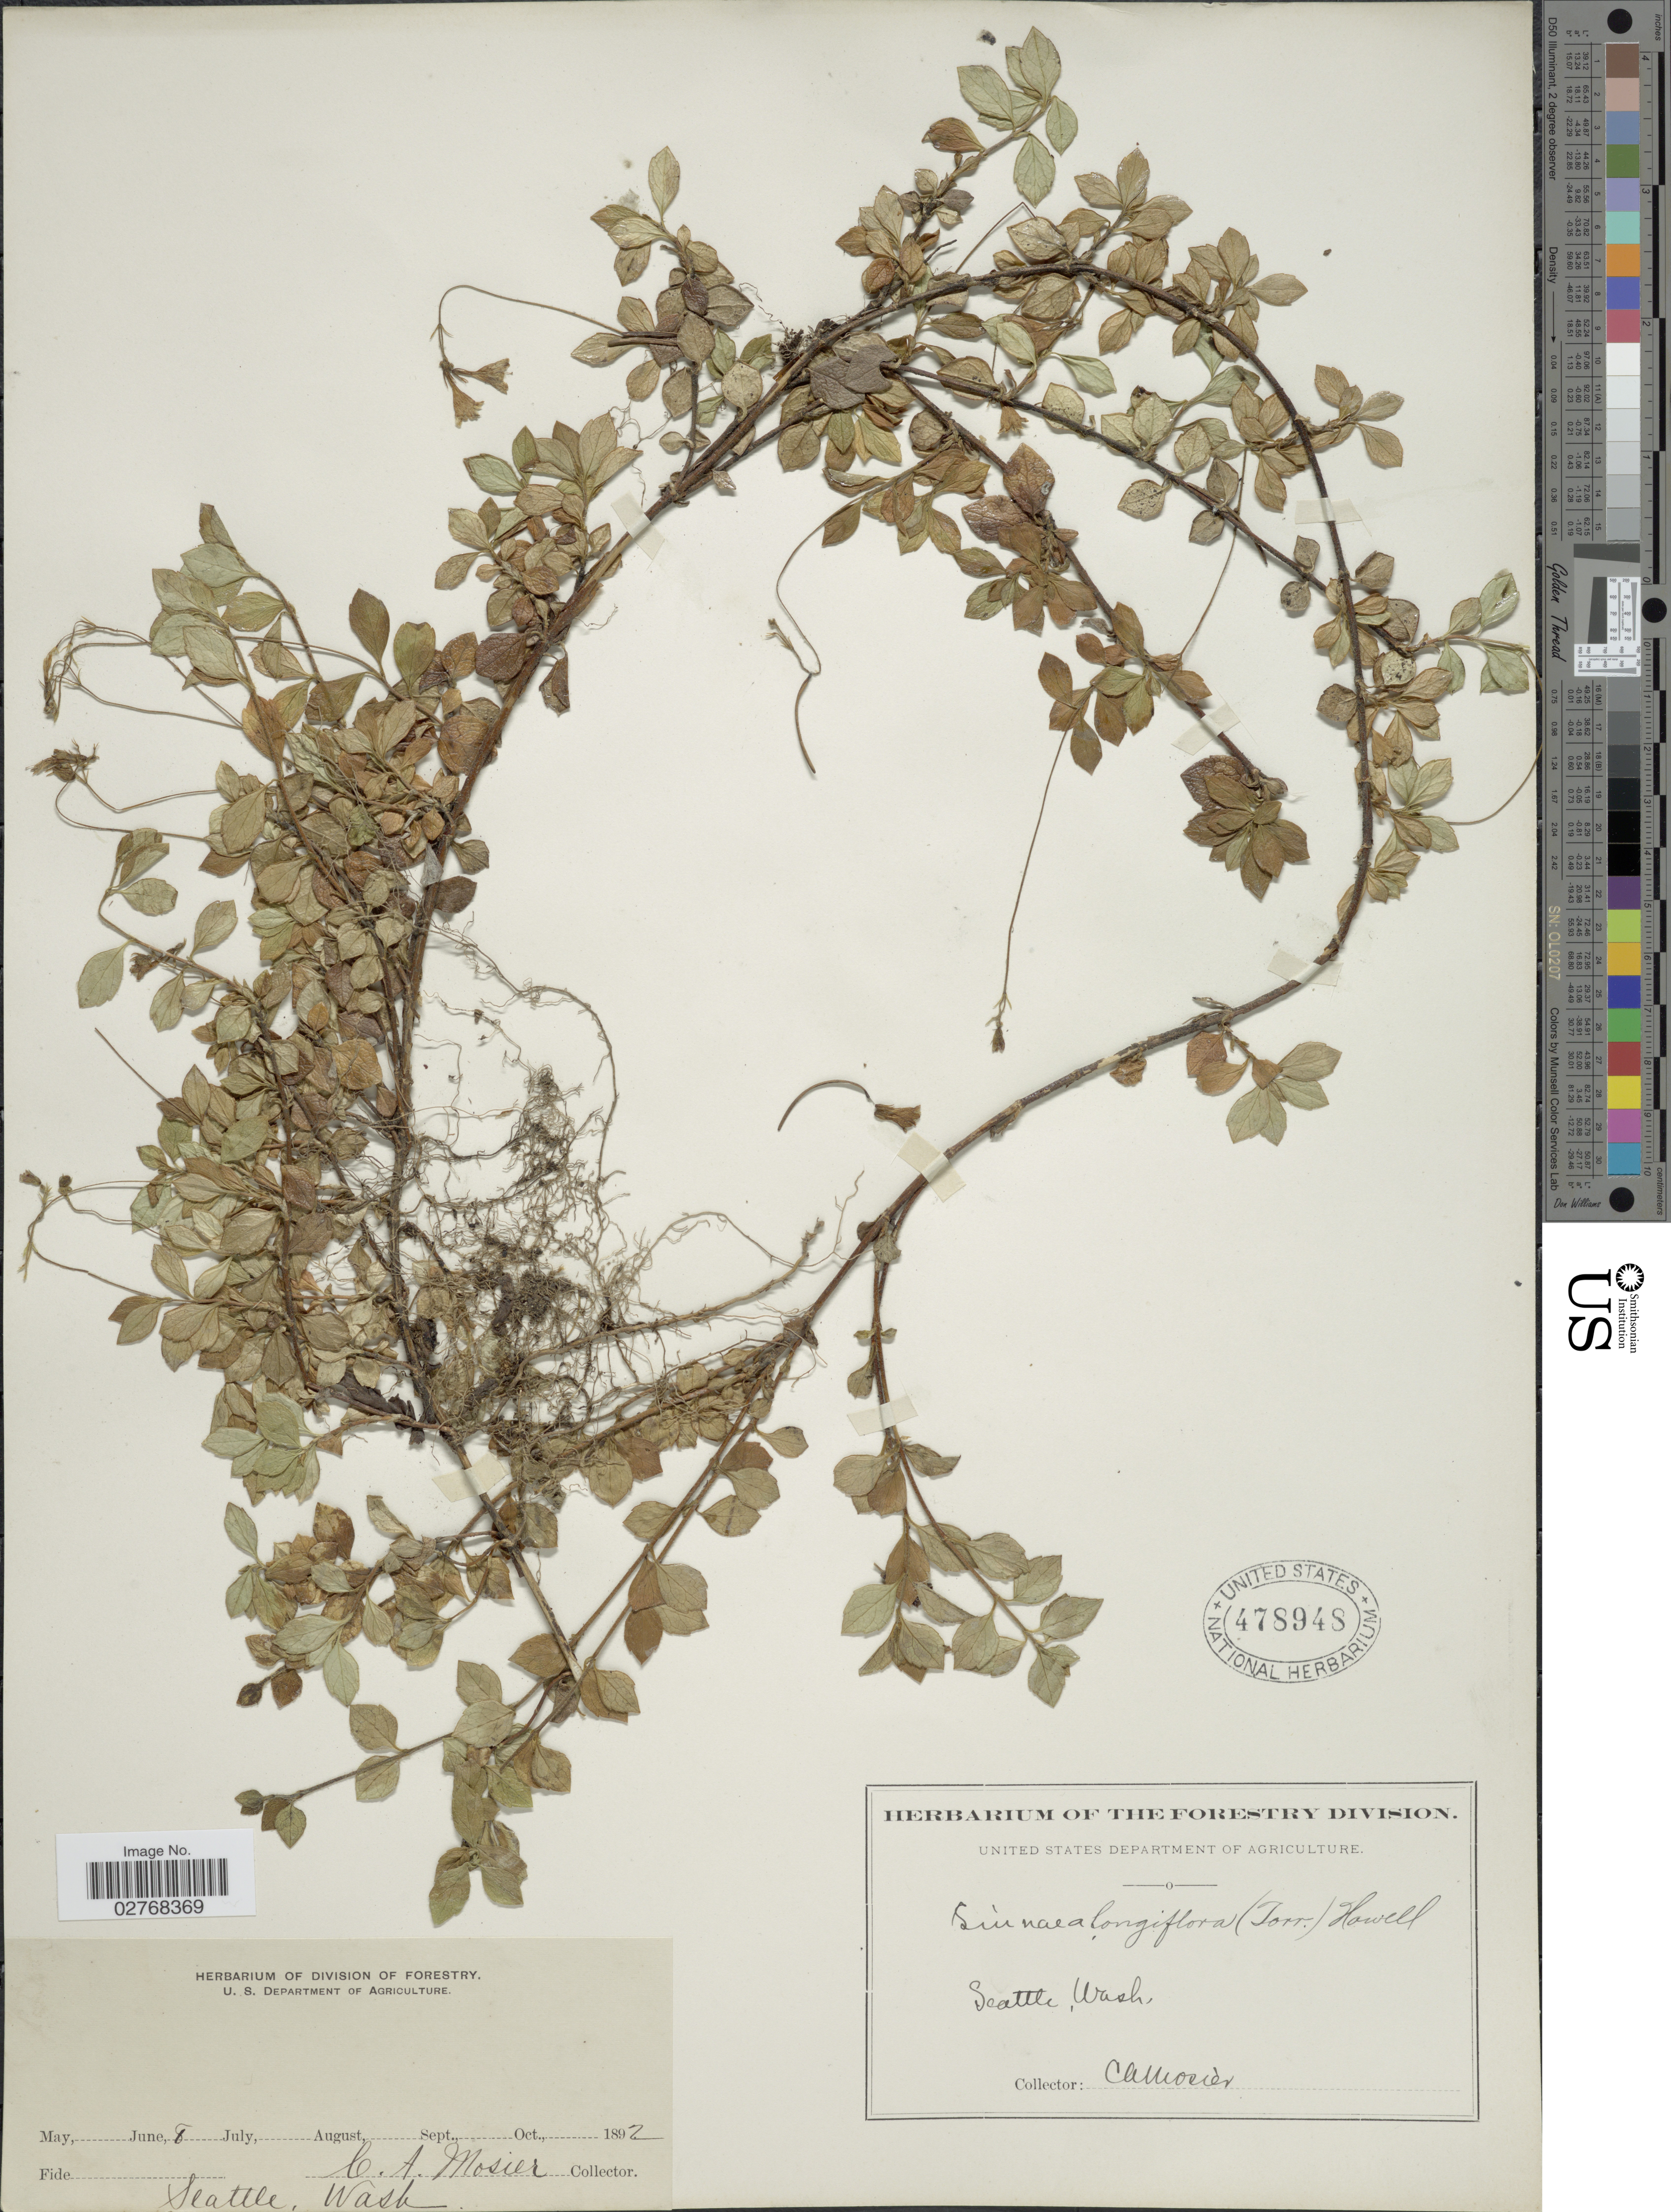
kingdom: Plantae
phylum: Tracheophyta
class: Magnoliopsida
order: Dipsacales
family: Caprifoliaceae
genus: Linnaea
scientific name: Linnaea borealis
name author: L.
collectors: C. A. Mosier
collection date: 1892-06-08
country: United States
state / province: Washington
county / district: King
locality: Seattle.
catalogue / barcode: US 478948